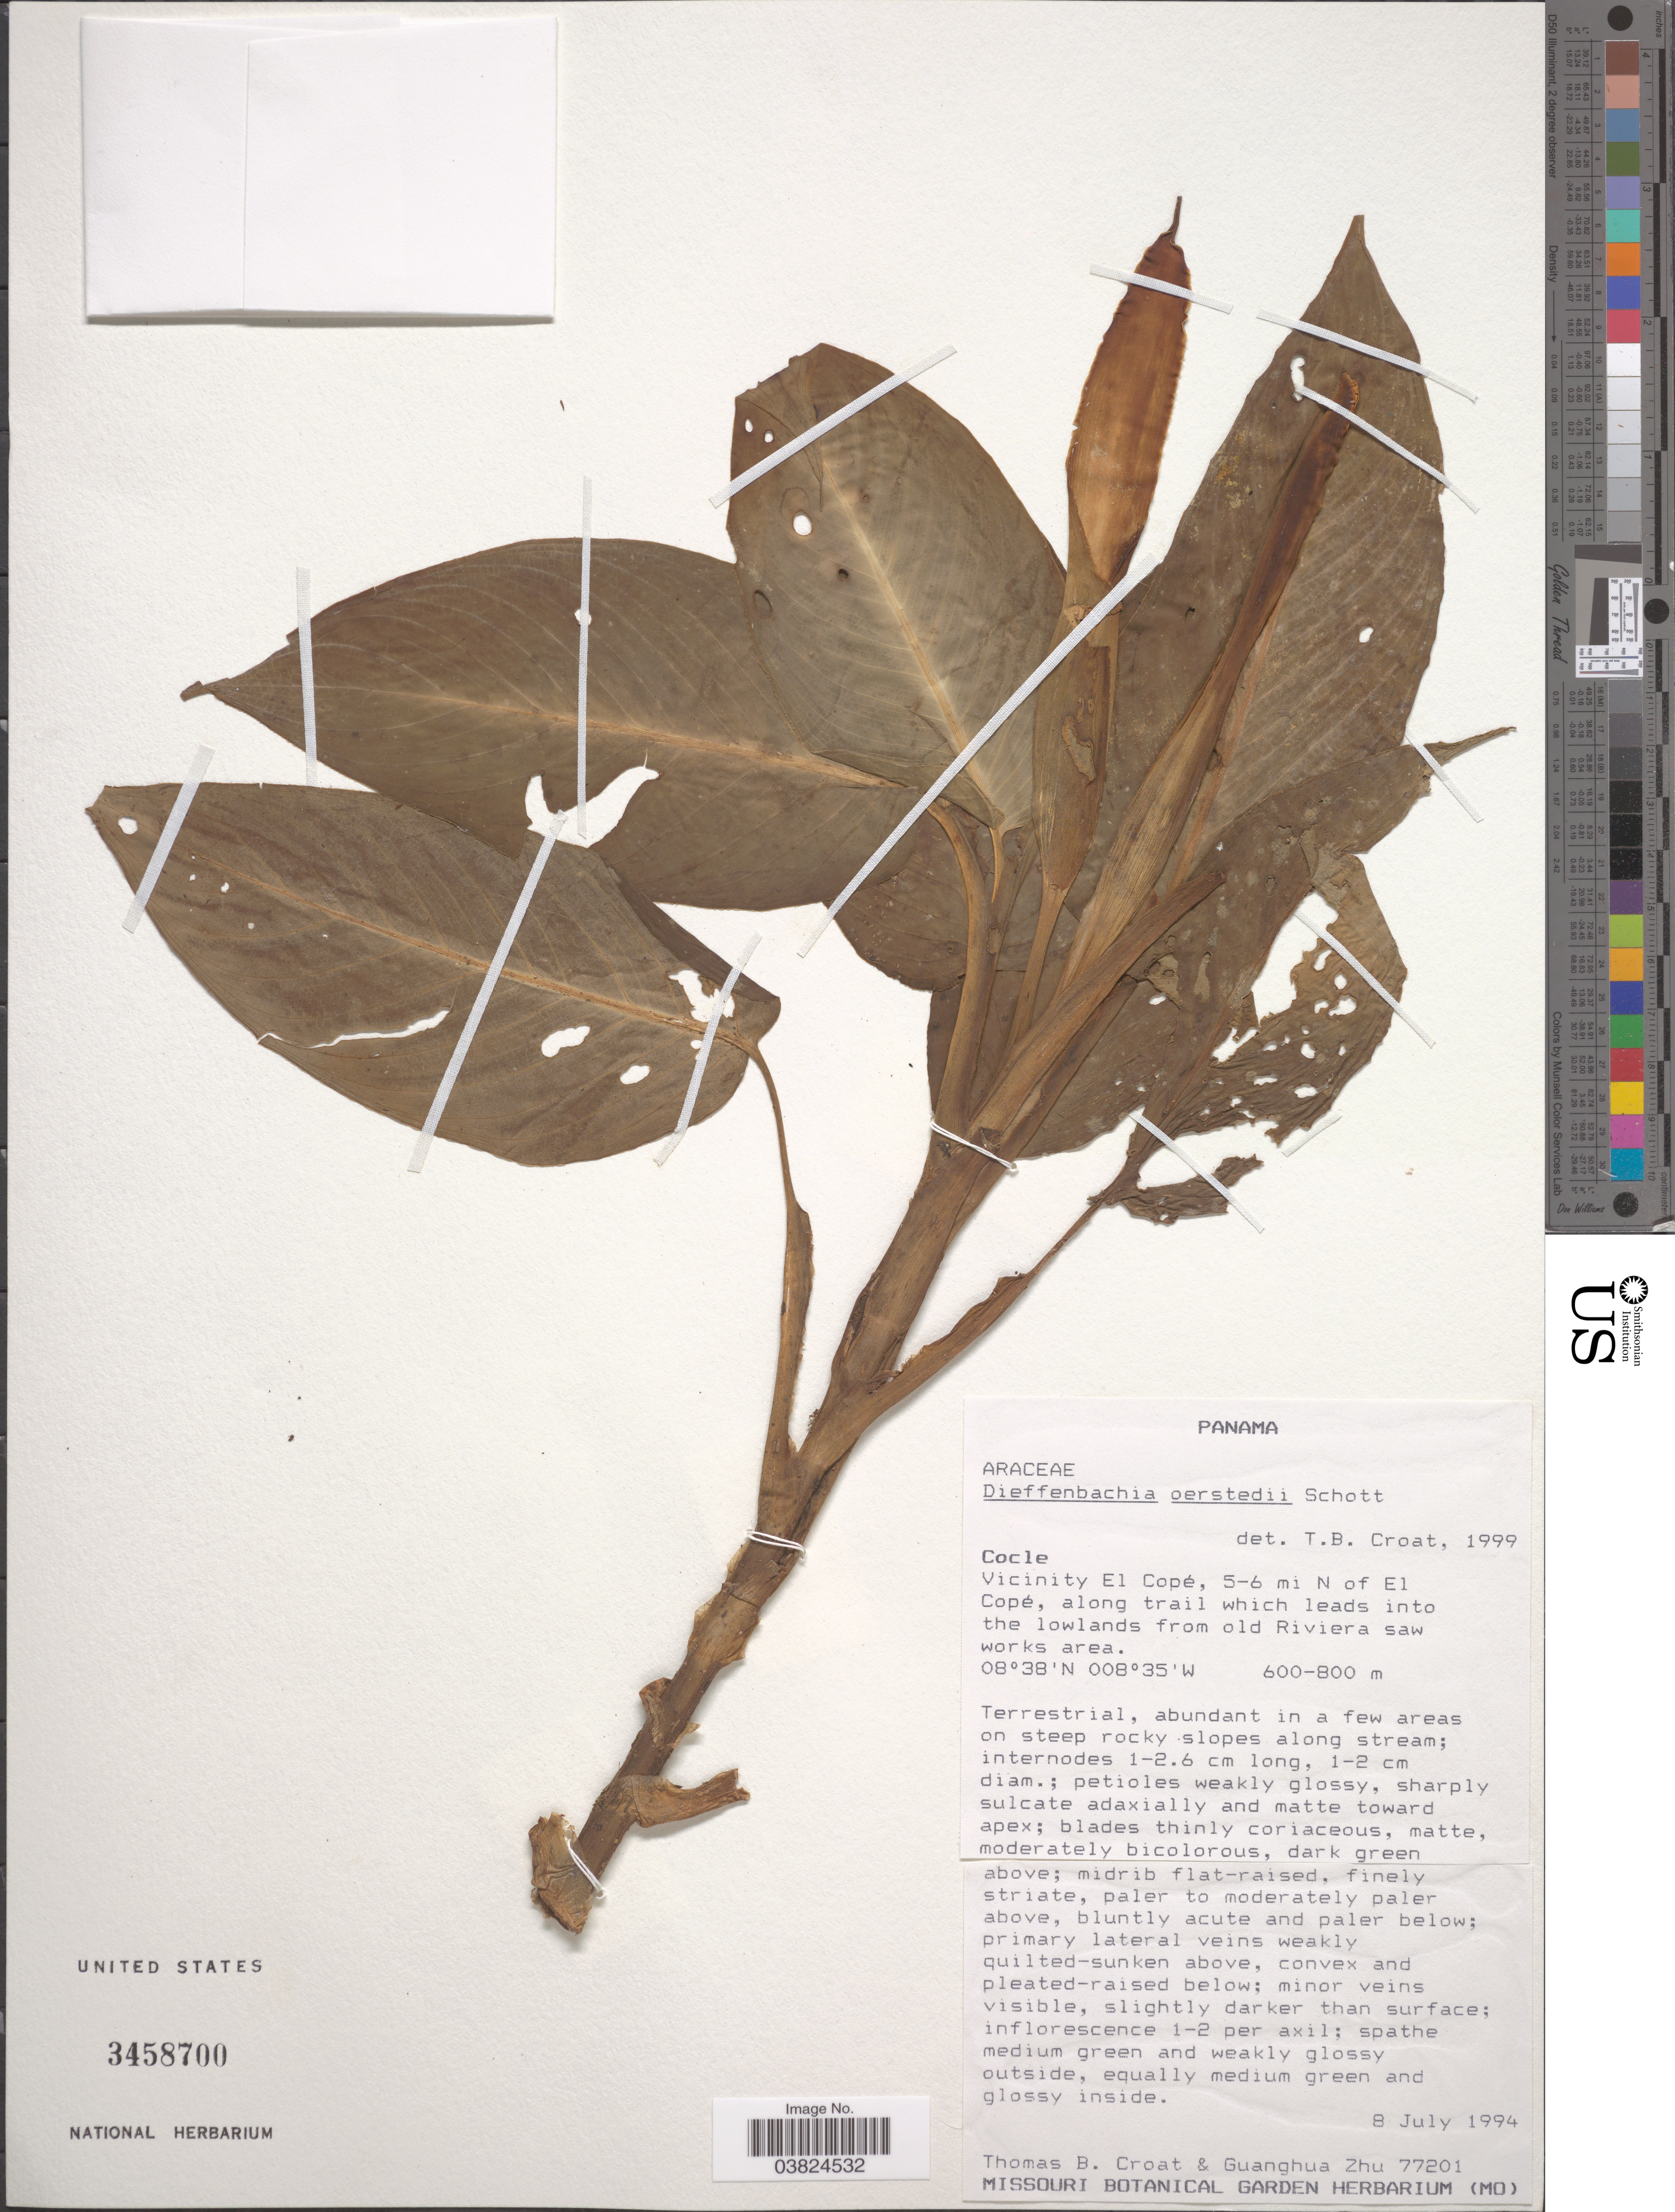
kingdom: Plantae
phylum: Tracheophyta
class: Liliopsida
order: Alismatales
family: Araceae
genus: Dieffenbachia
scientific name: Dieffenbachia oerstedii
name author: Schott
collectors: T. B. Croat & G. Zhu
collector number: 77201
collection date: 1994-07-08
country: Panama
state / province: Cocle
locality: Vicinity of Copé, 5-6 mi N of El Copé, along trail which leads into the lowlands from old Riviera saw works area.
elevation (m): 600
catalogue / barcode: US 3458700